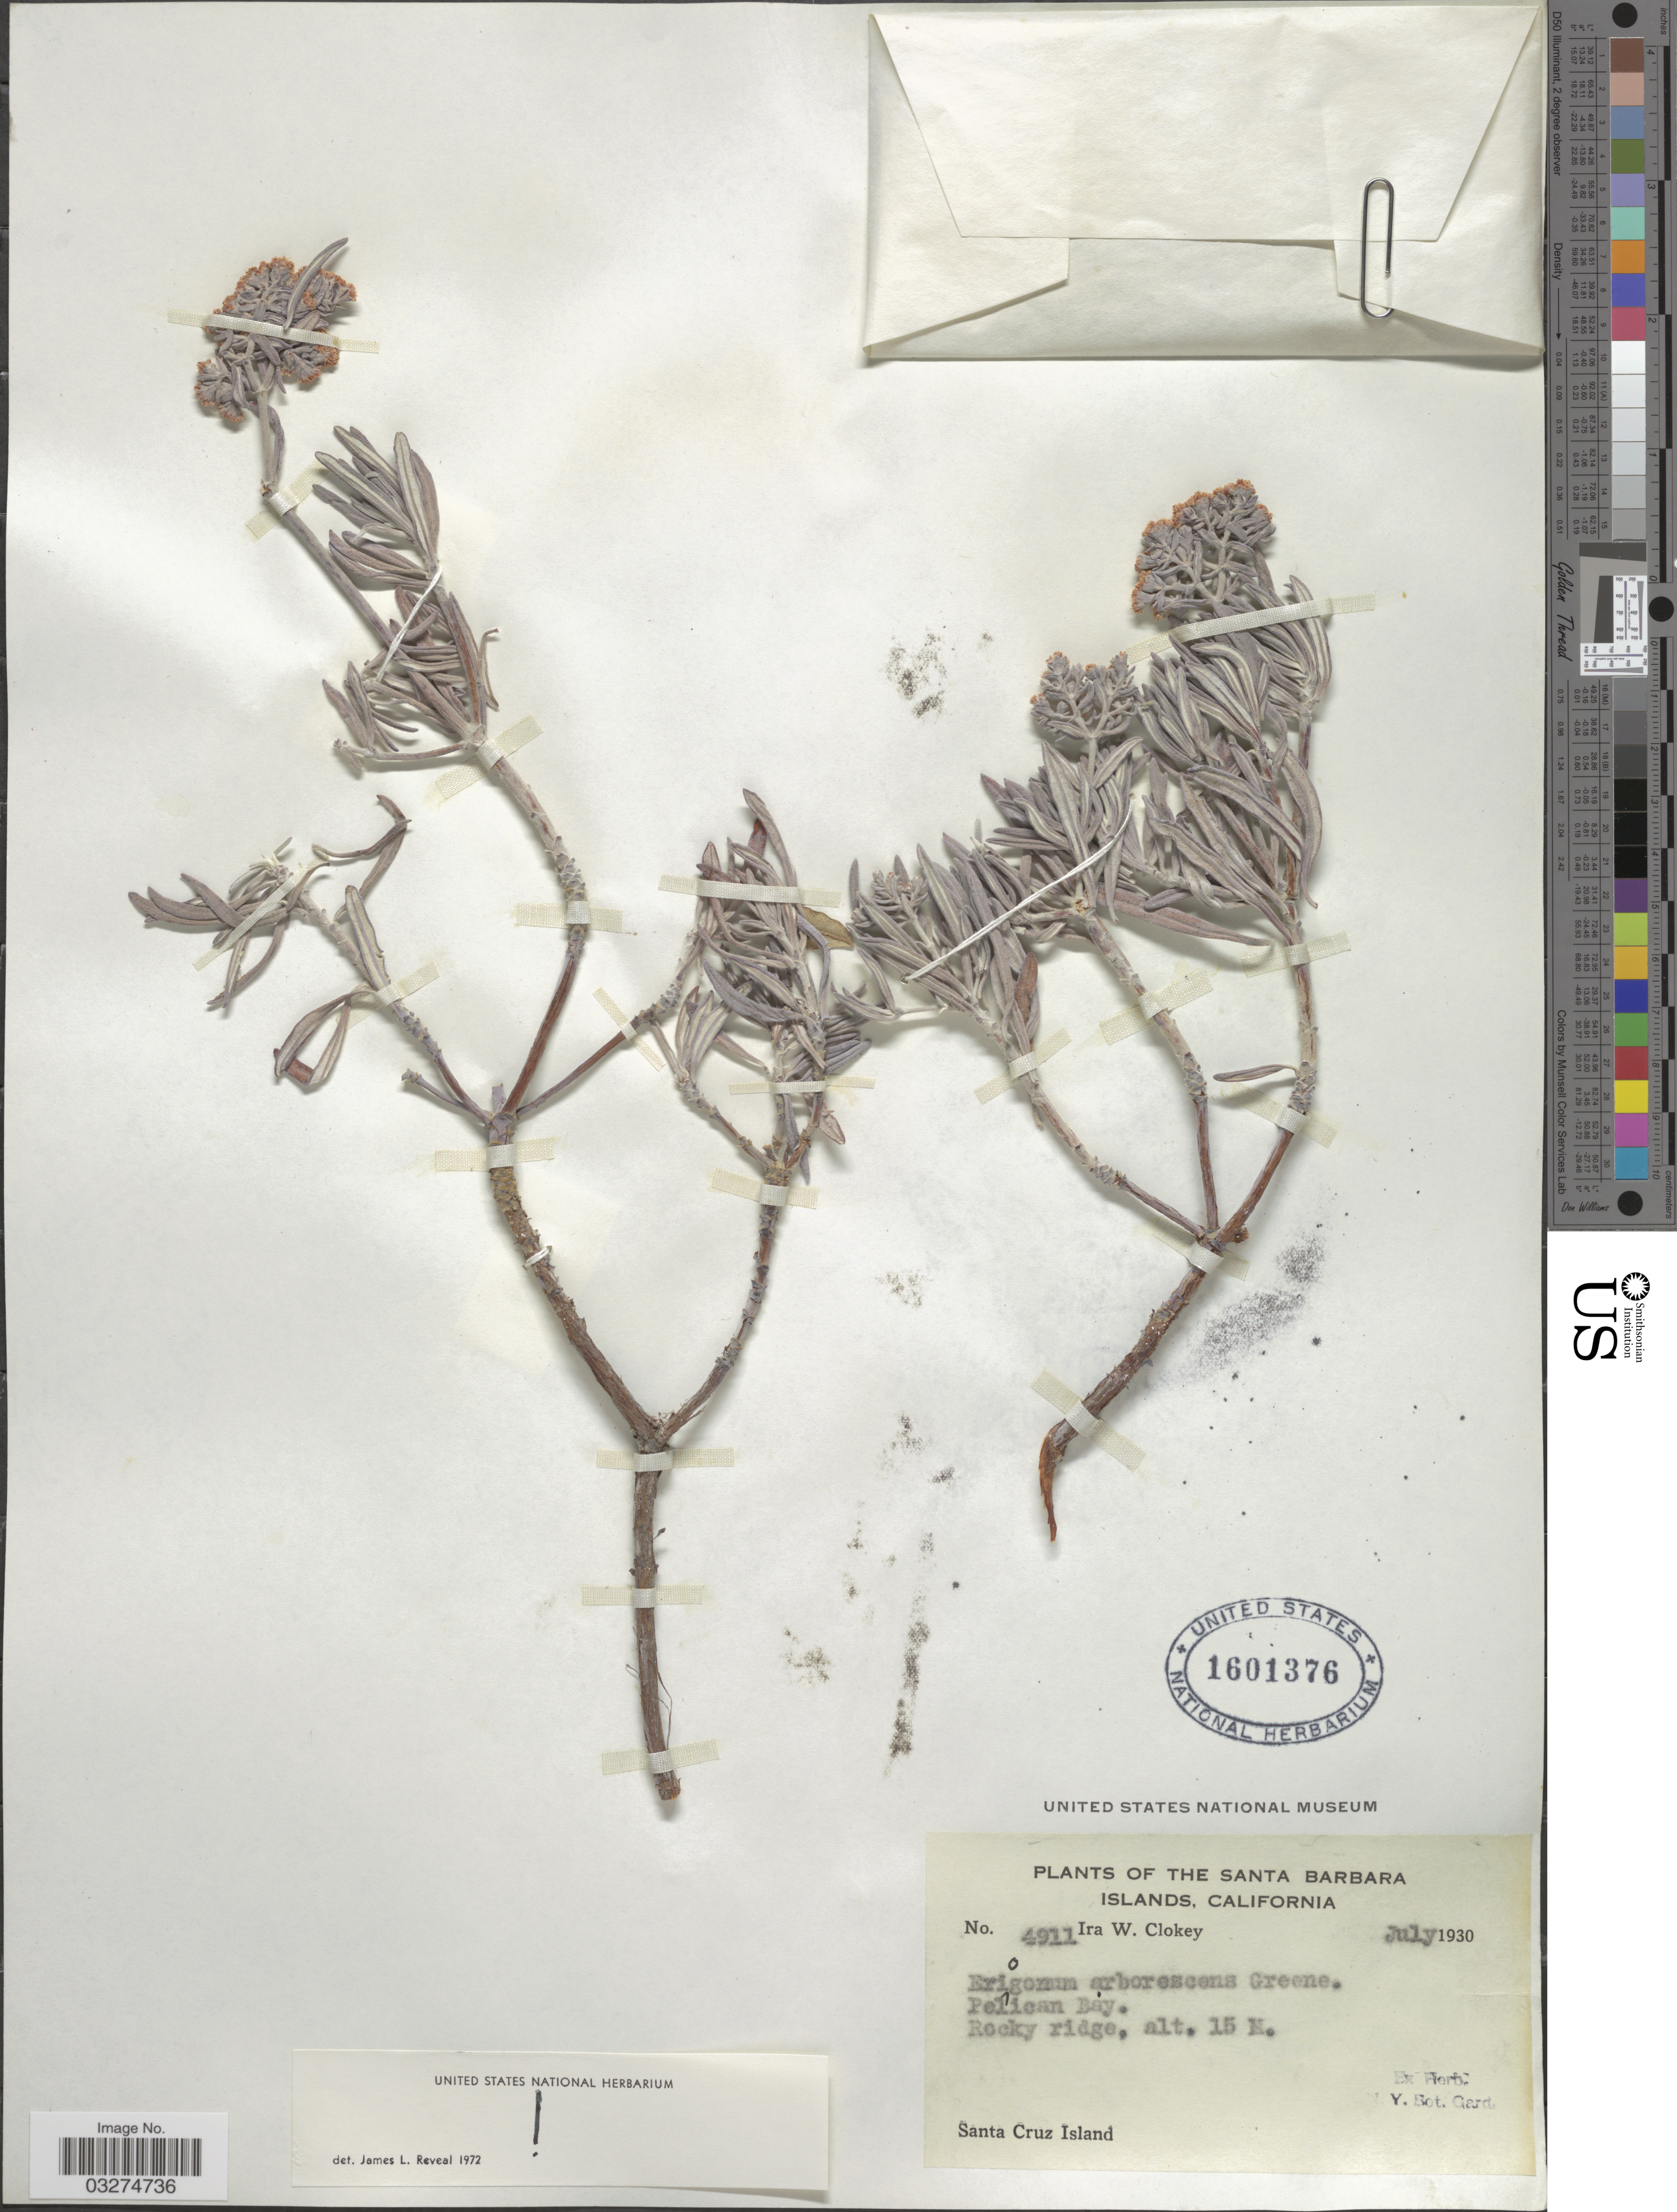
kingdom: Plantae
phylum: Tracheophyta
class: Magnoliopsida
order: Caryophyllales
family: Polygonaceae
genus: Eriogonum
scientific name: Eriogonum arborescens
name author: Greene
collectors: I. W. Clokey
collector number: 4911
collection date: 1930-07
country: United States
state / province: California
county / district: Santa Barbara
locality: The Santa Barbara Islands. Pelican Bay. Santa Cruz Island.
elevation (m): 15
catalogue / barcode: US 1601376